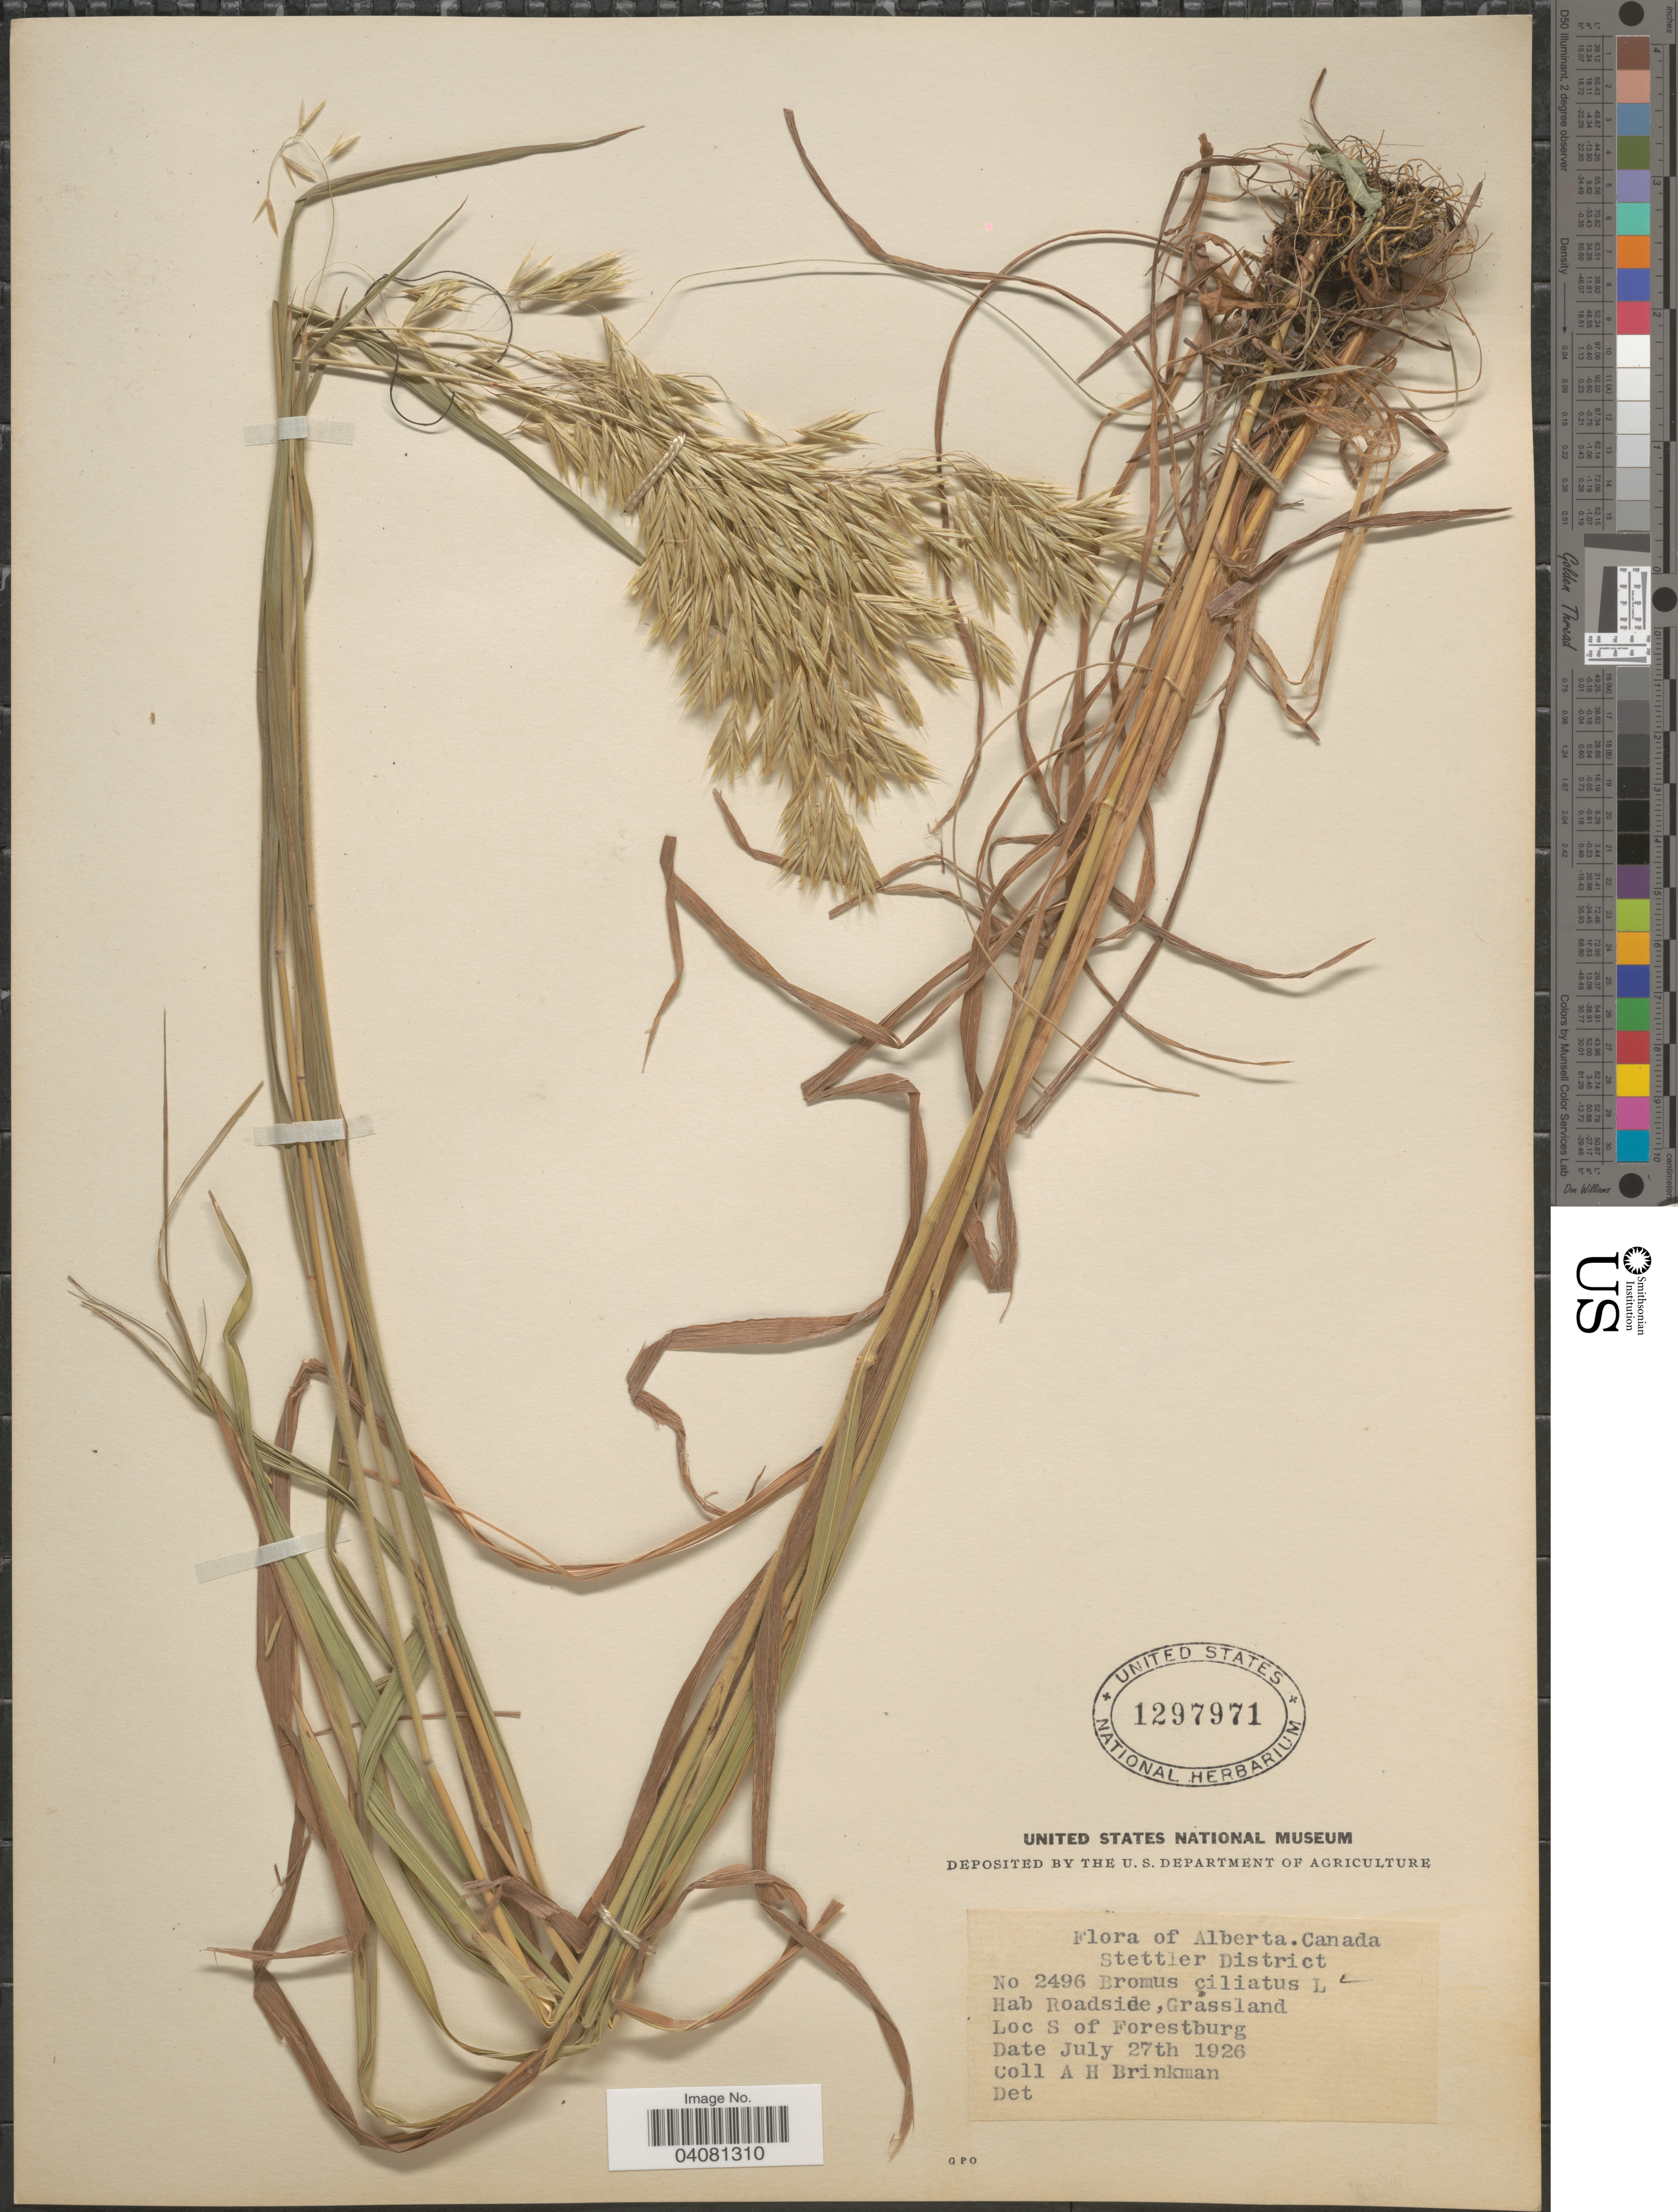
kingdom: Plantae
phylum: Tracheophyta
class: Liliopsida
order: Poales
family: Poaceae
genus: Bromus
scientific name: Bromus ciliatus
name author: L.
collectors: A. Brinkman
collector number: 2496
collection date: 1926-07-27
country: Canada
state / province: Alberta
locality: Stettler District. S of Forestburg.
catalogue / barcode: US 1297971